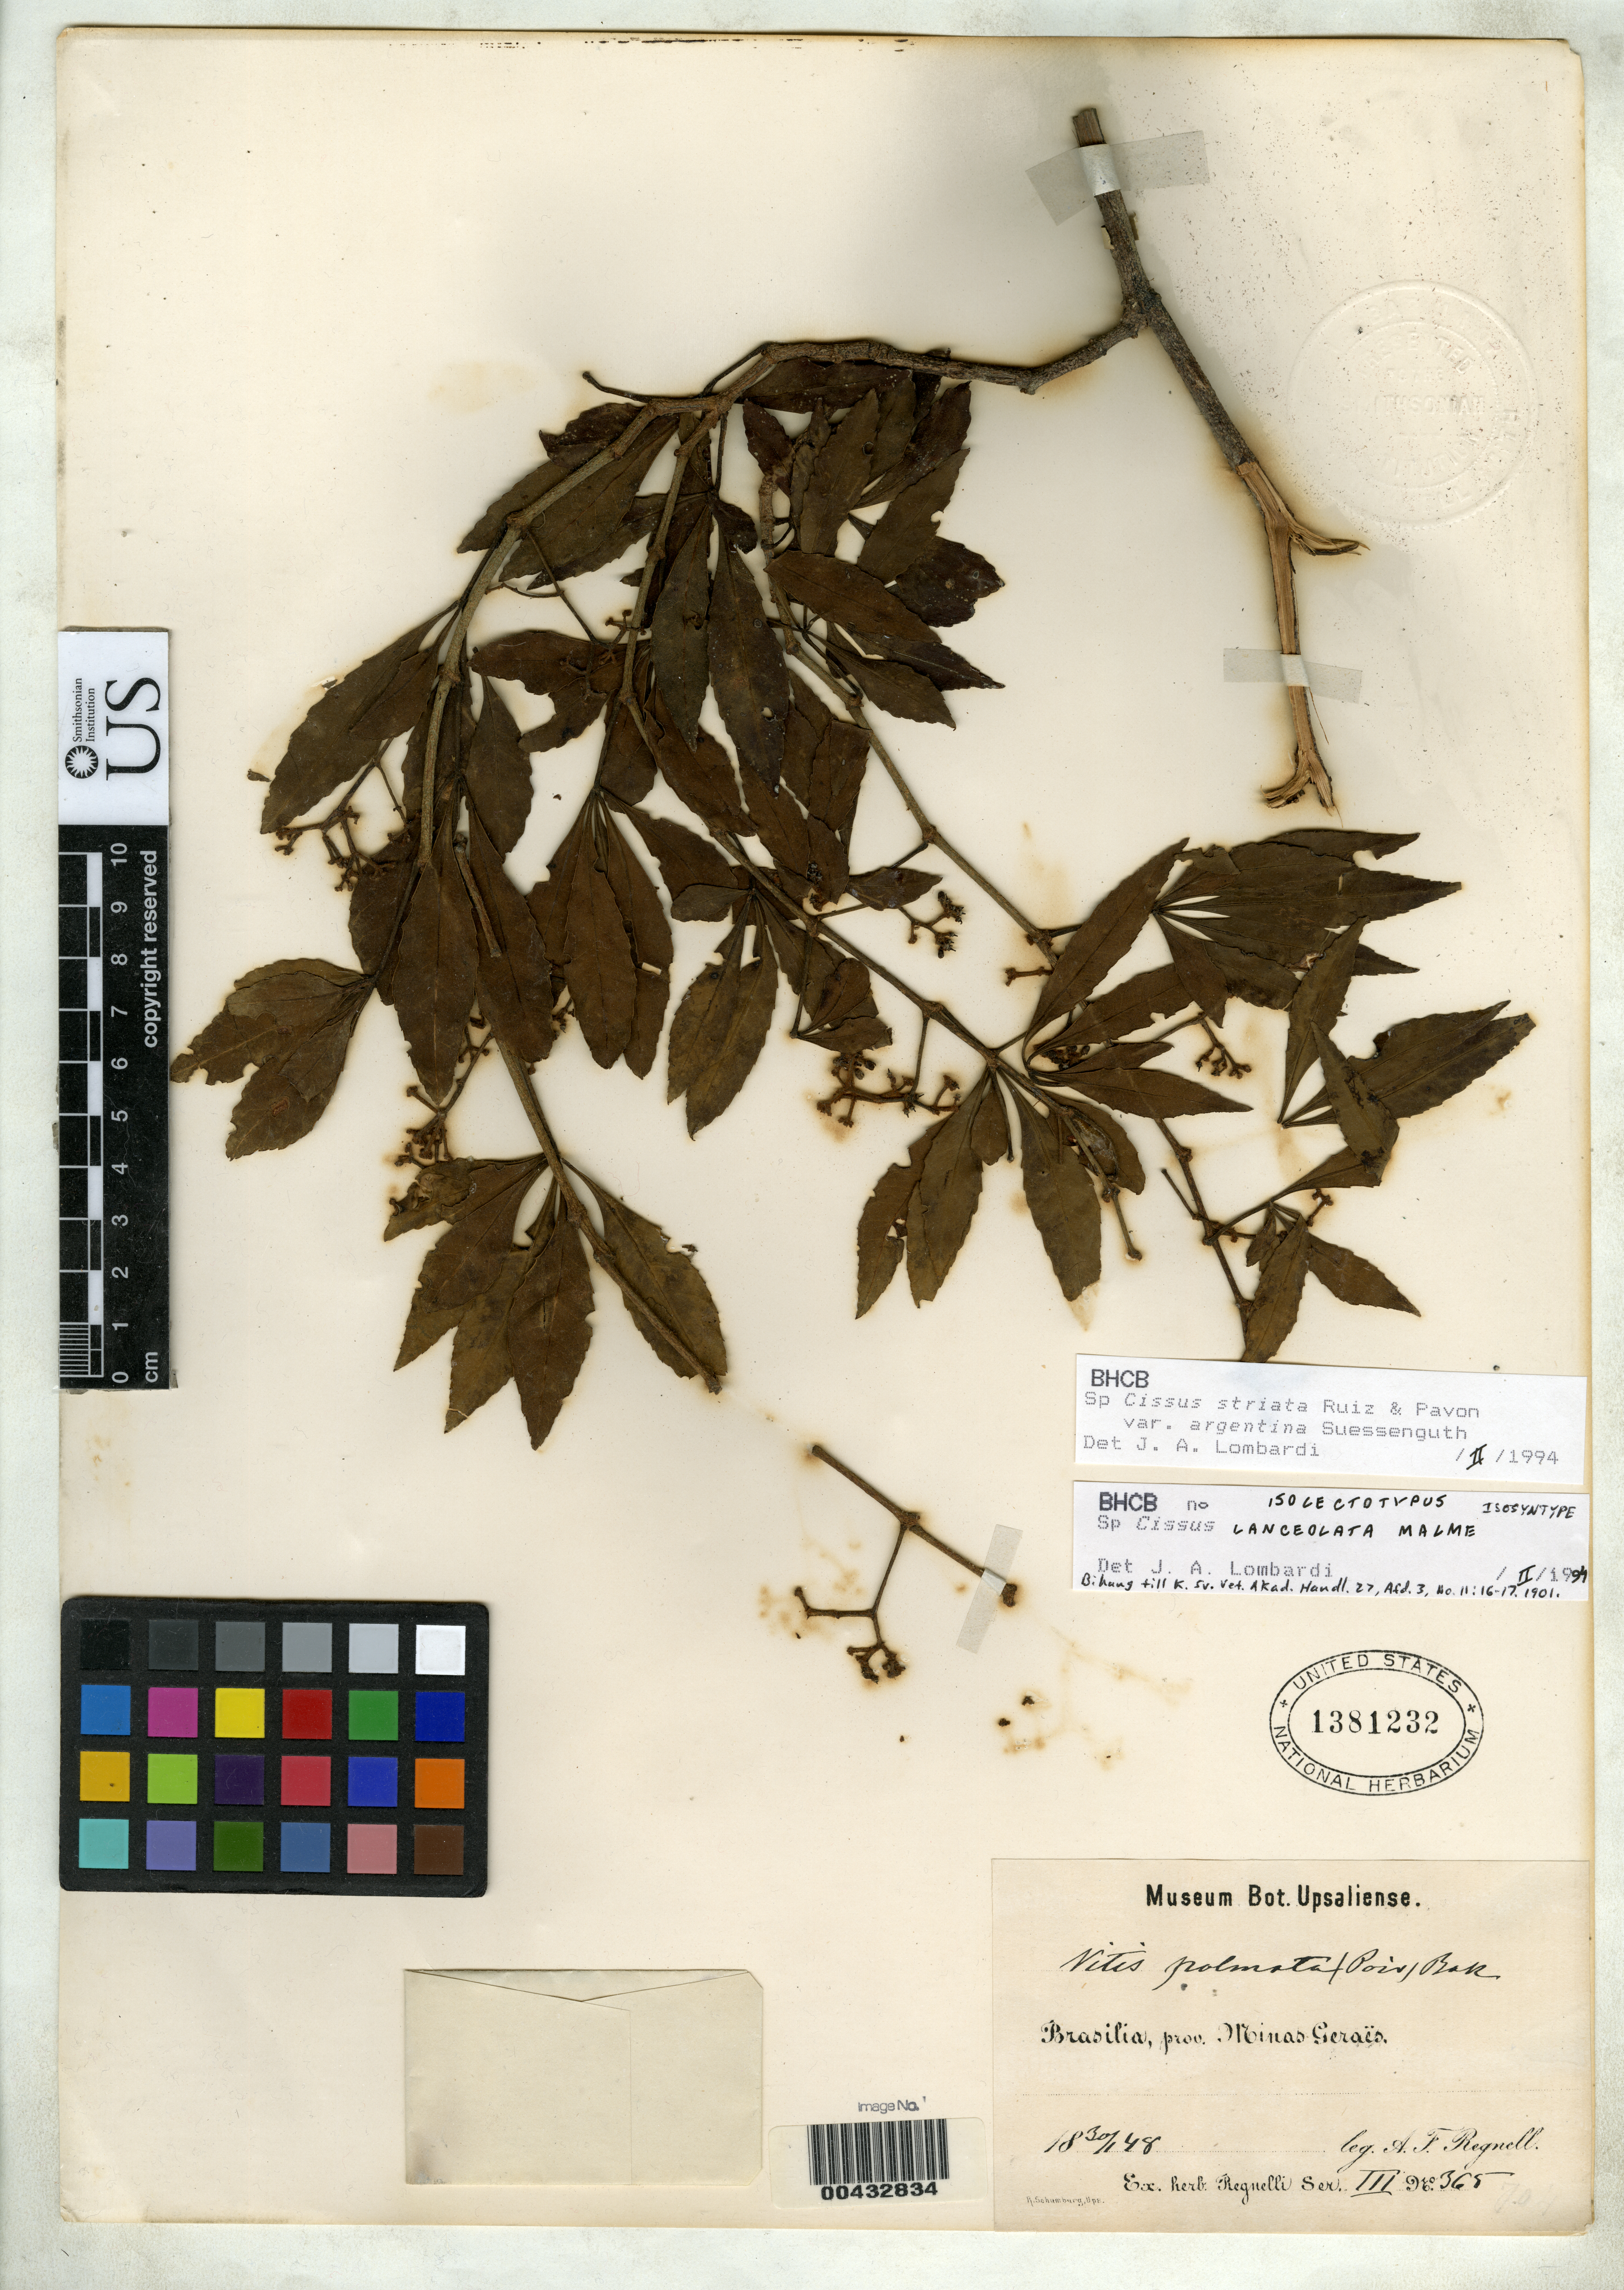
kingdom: Plantae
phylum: Tracheophyta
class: Magnoliopsida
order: Vitales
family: Vitaceae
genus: Cissus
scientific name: Cissus lanceolata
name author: Malme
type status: Isosyntype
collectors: A. F. Regnell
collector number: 365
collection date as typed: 30 Jan 1848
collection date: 1848-01-30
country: Brazil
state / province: Minas Gerais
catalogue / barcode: US 1381232